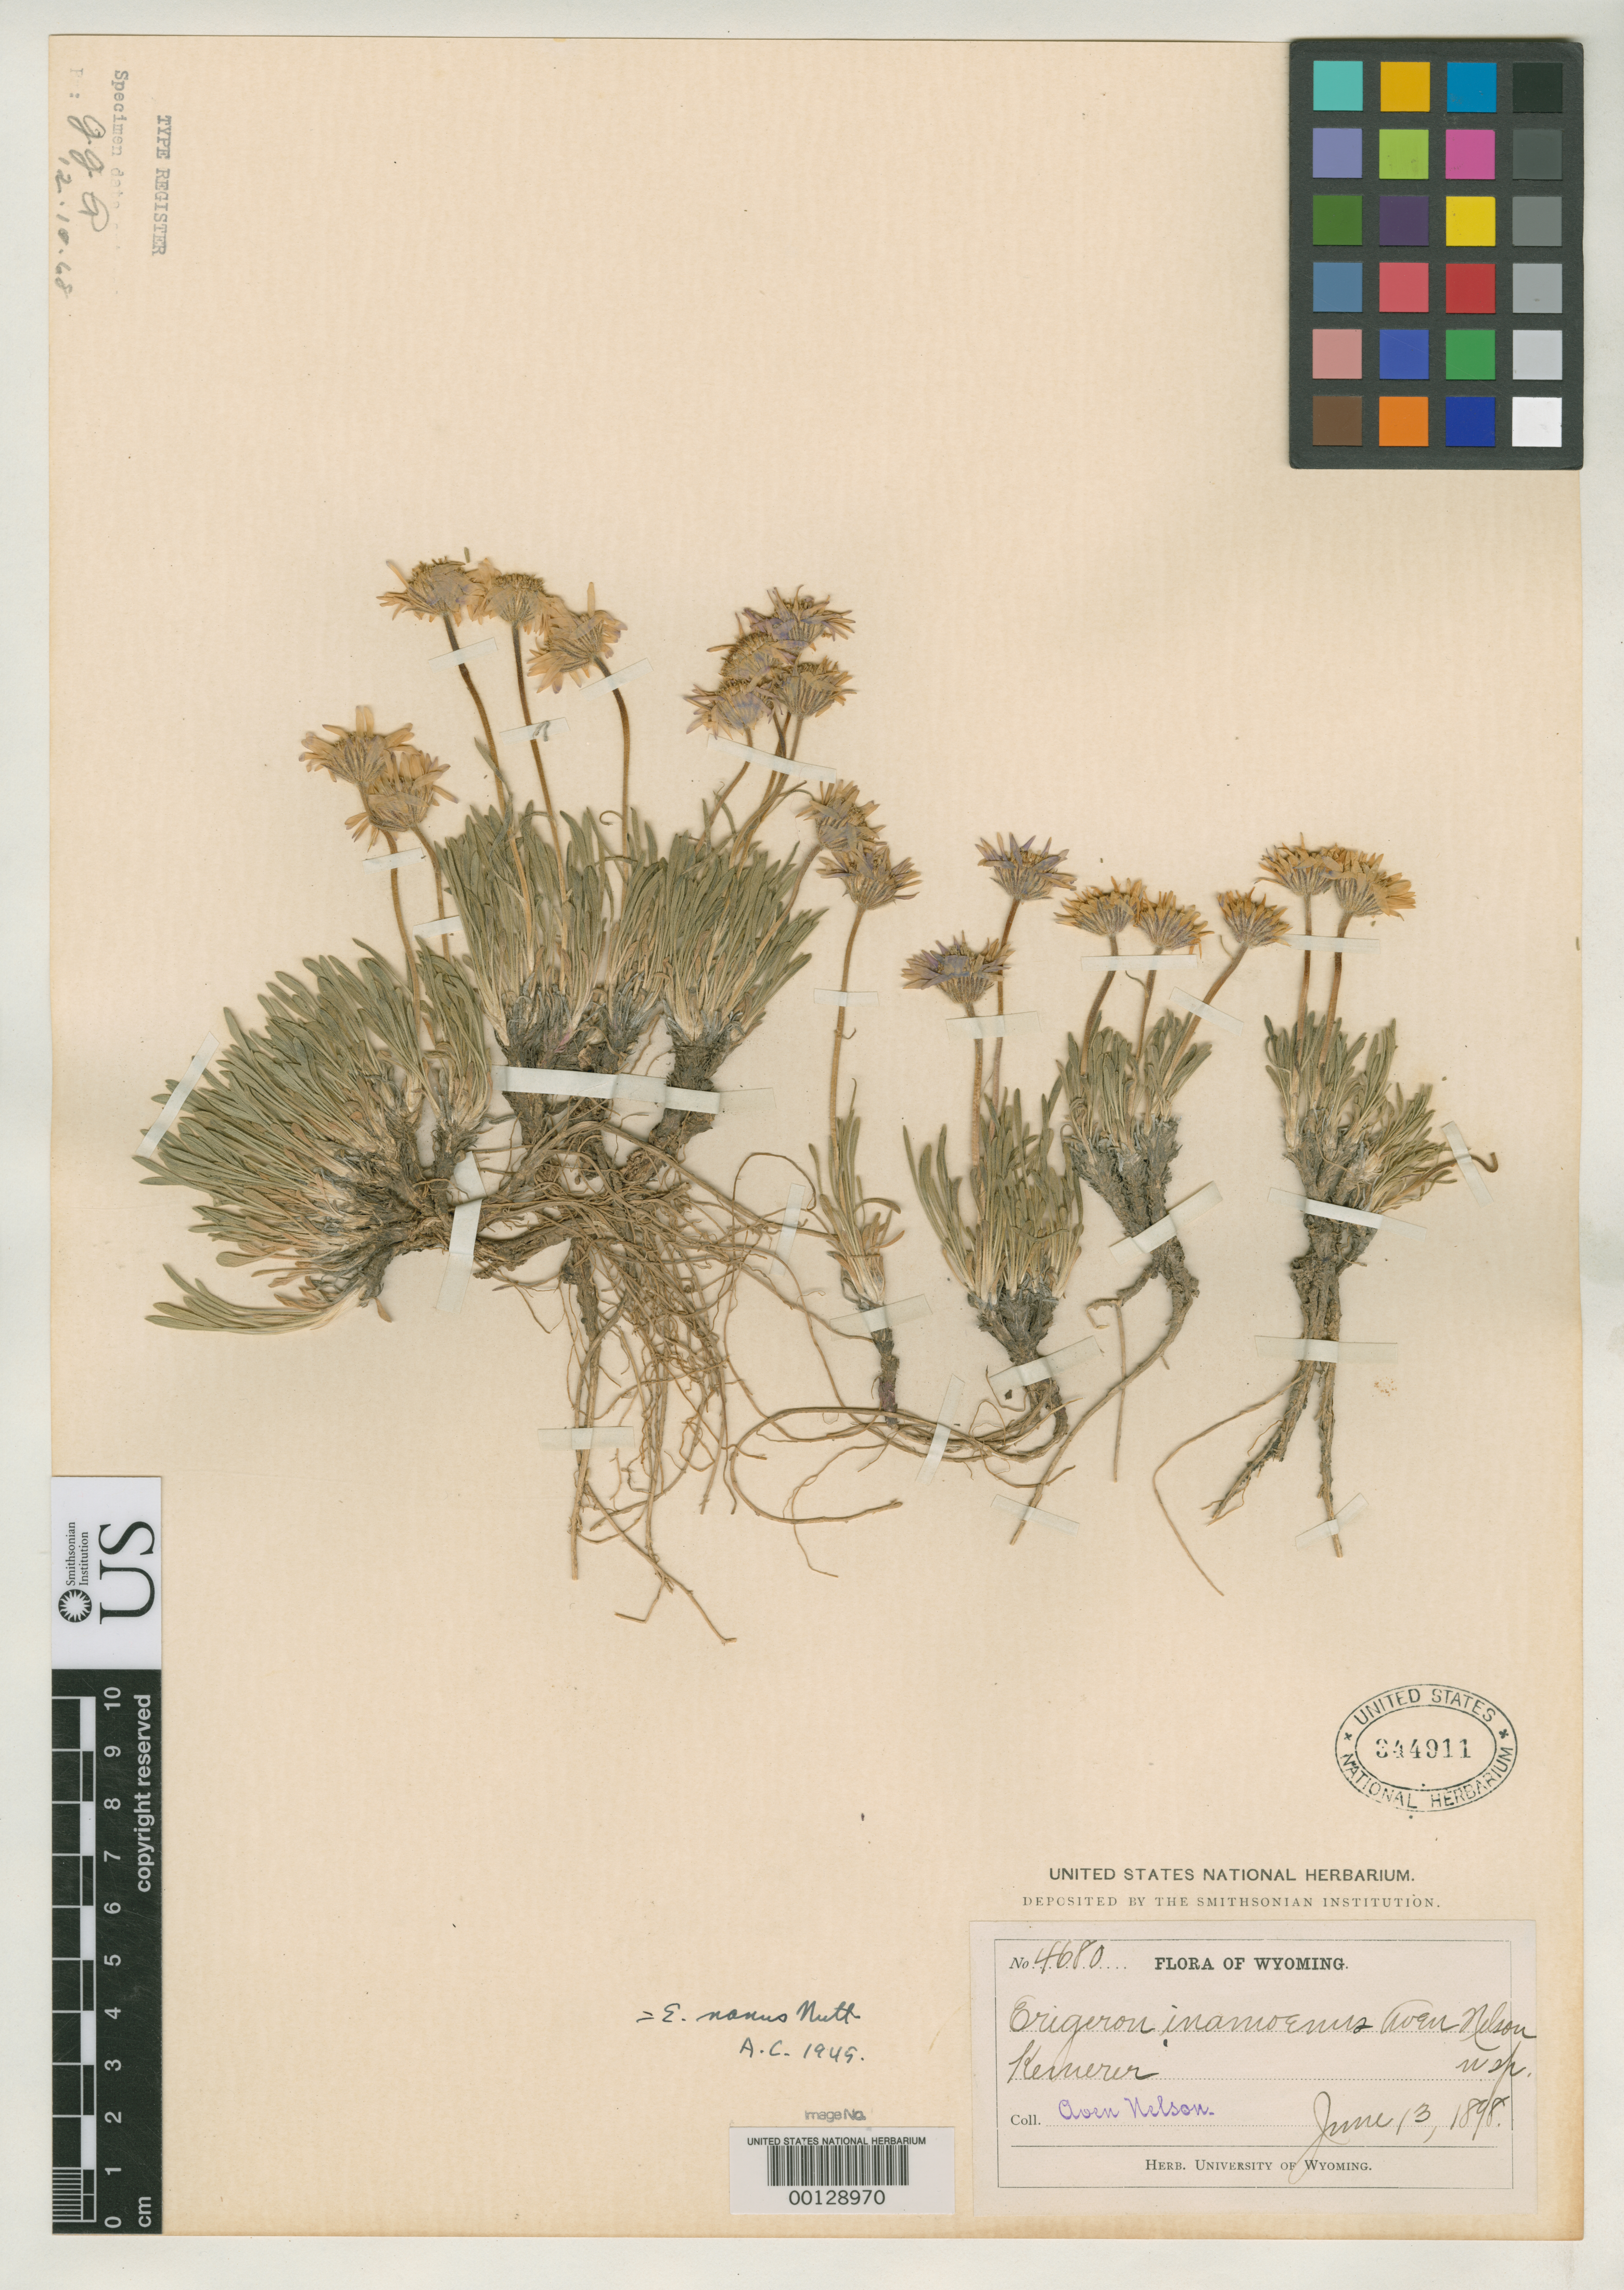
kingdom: Plantae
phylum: Tracheophyta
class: Magnoliopsida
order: Asterales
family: Asteraceae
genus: Erigeron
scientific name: Erigeron inamoenus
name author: A. Nelson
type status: Isotype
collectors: A. Nelson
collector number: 4680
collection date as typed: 13 Jun 1898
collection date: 1898-06-13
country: United States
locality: Kemerer.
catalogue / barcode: US 344911